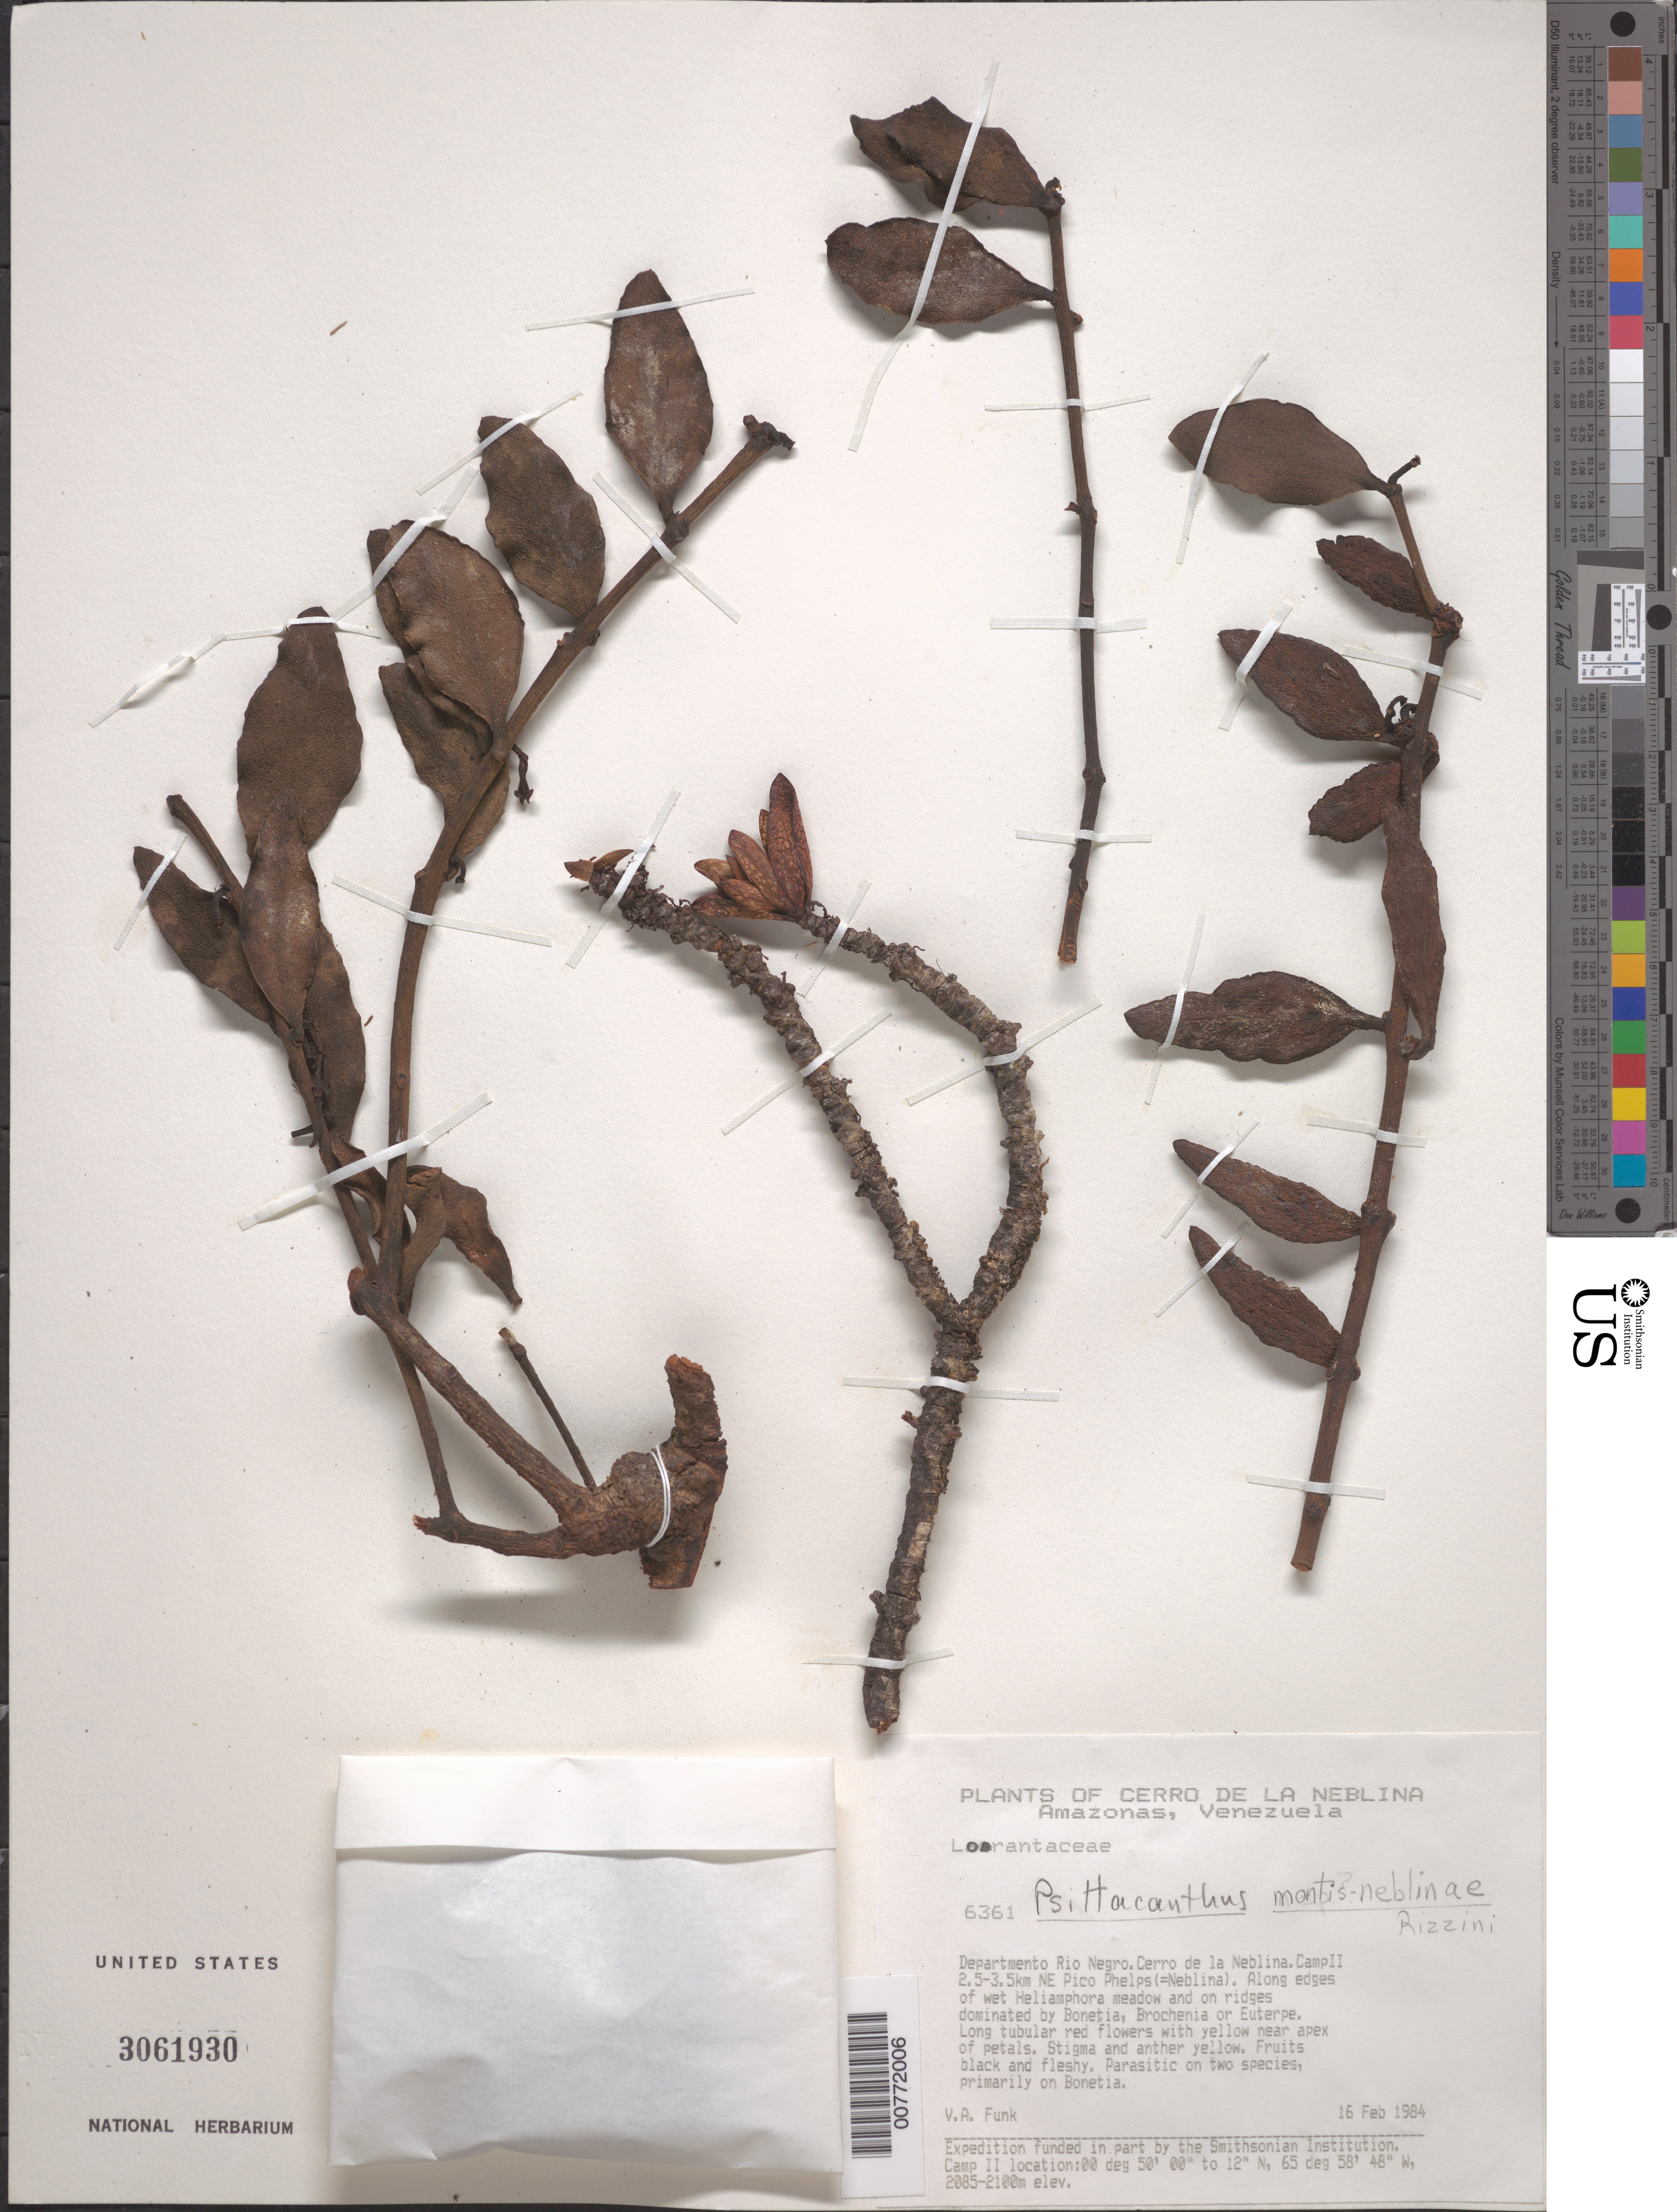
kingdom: Plantae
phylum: Tracheophyta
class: Magnoliopsida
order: Santalales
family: Loranthaceae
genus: Psittacanthus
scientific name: Psittacanthus montis-neblinae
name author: Rizzini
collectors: V. Funk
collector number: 6361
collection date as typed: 16-Feb-84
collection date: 1984-02-16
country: Venezuela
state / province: Amazonas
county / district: Río Negro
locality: Cerro de la Neblina, Camp II 2.5-3.5 km NE Pico Phelps (=Neblina)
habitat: Edges of wet Heliamphora meadow and on ridges dominated by Bonetia, Brochenia or Euterpe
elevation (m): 2085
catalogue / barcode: US 3061930